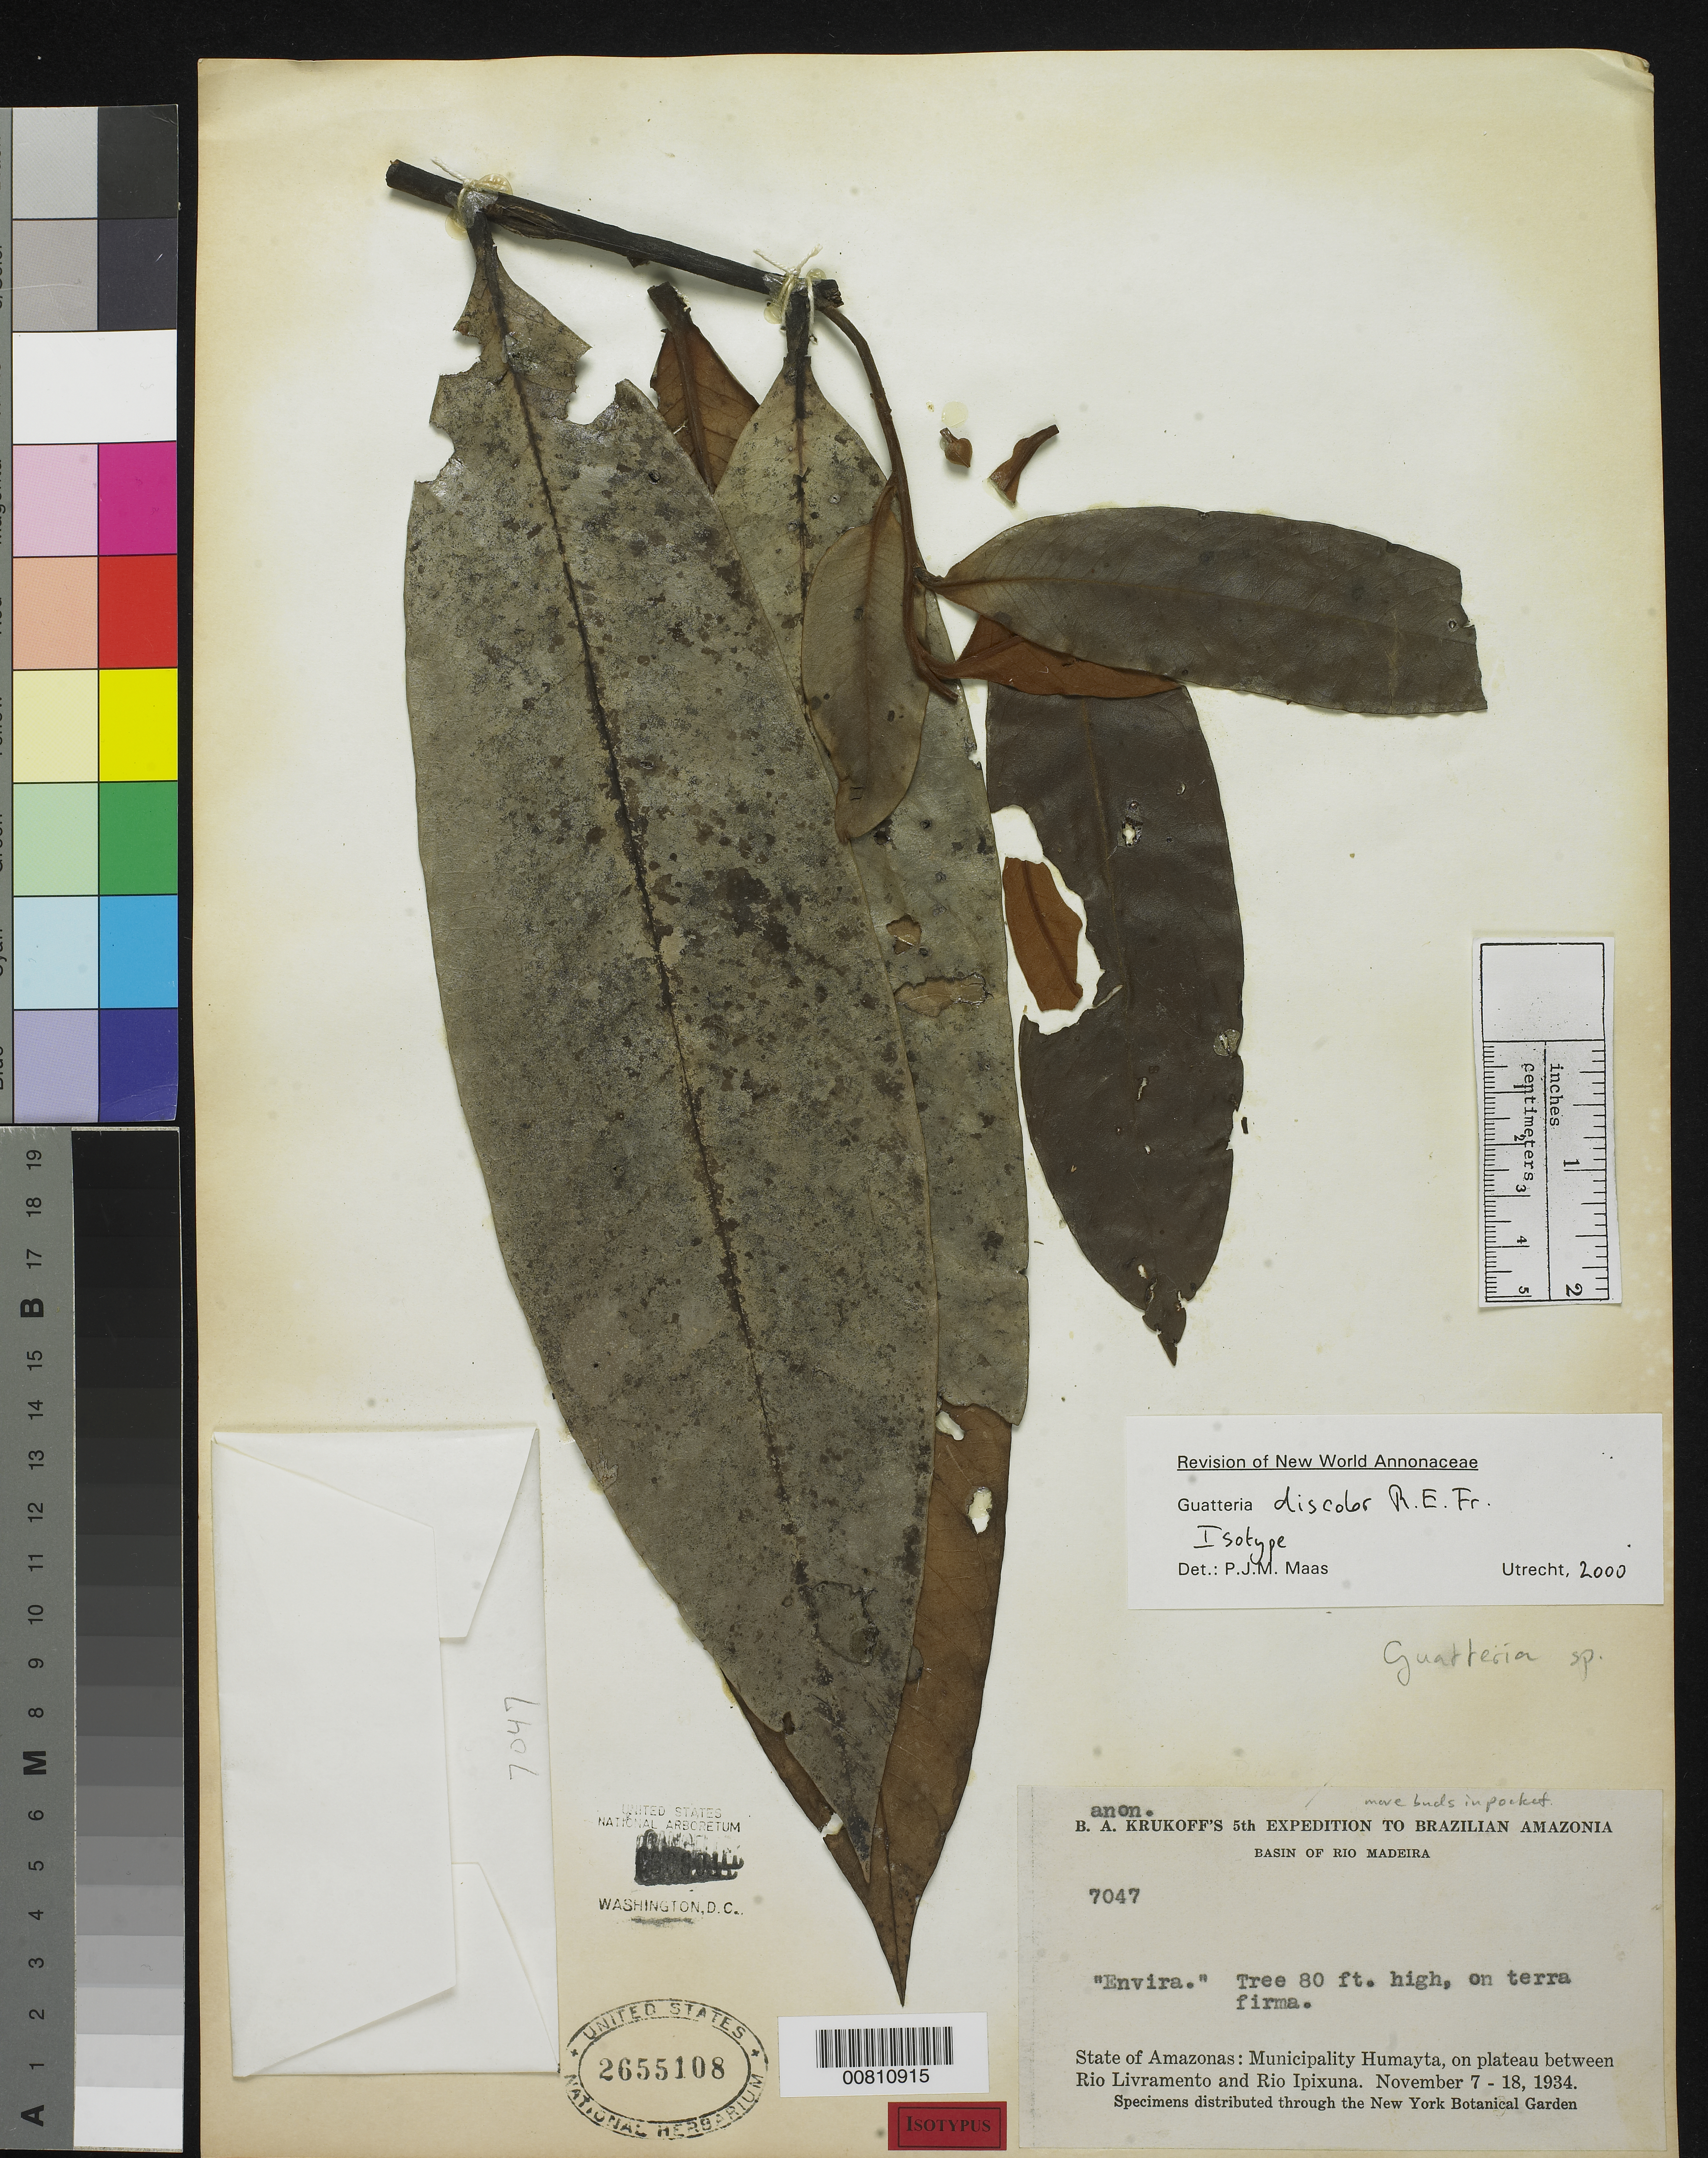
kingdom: Plantae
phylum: Tracheophyta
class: Magnoliopsida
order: Magnoliales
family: Annonaceae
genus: Guatteria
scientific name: Guatteria discolor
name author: R.E. Fr.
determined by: Maas, Paul J. M.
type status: Isotype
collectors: B. A. Krukoff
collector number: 7047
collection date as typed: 07 Nov 1934 to 18 Nov 1934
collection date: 1934-11-07/1934-11-18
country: Brazil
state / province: Amazonas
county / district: Humayta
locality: Plateau between Rio Livramento & Rio Ipixuna.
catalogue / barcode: US 2655108